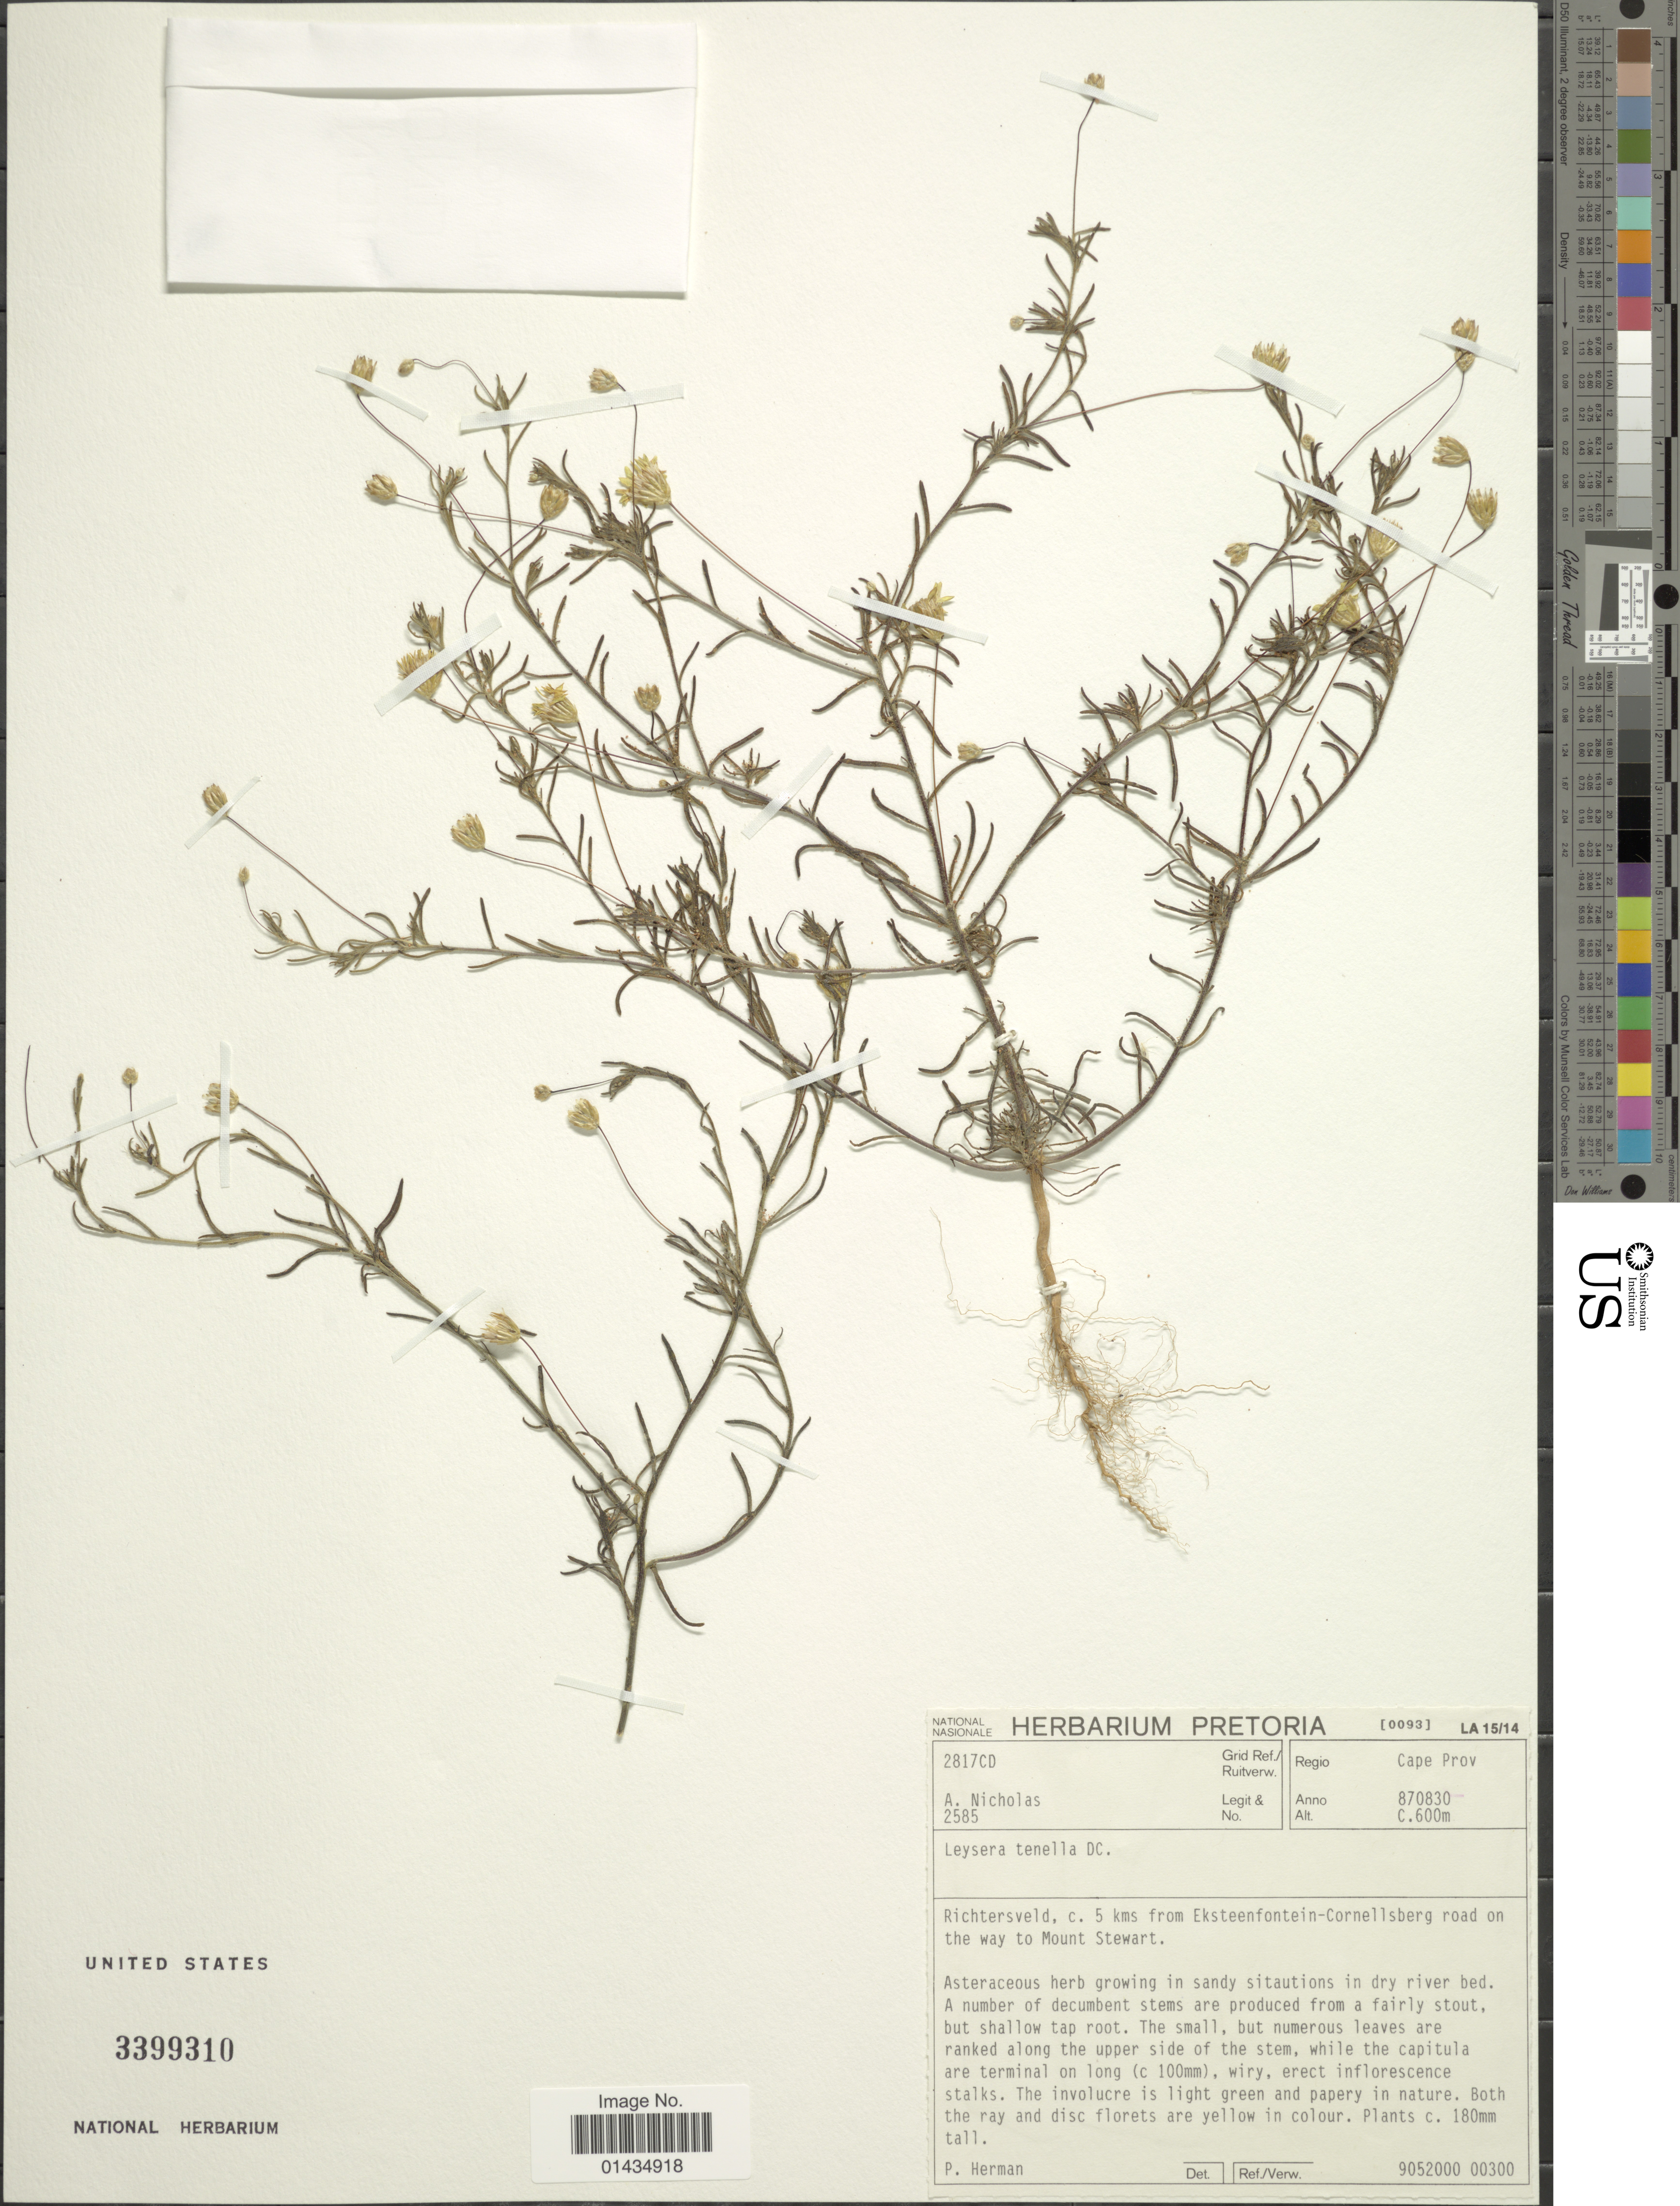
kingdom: Plantae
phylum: Tracheophyta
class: Magnoliopsida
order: Asterales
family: Asteraceae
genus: Leysera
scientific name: Leysera tenella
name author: DC.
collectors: A. Nicholas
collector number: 2585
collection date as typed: Transcribed d/m/y: 30/8/87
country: South Africa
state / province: Northern Cape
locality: Richtersveld, c. 5 kms from Eksteenfontein-Cornellsberg road on the way to Mount Stewart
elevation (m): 600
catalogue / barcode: US 3399310